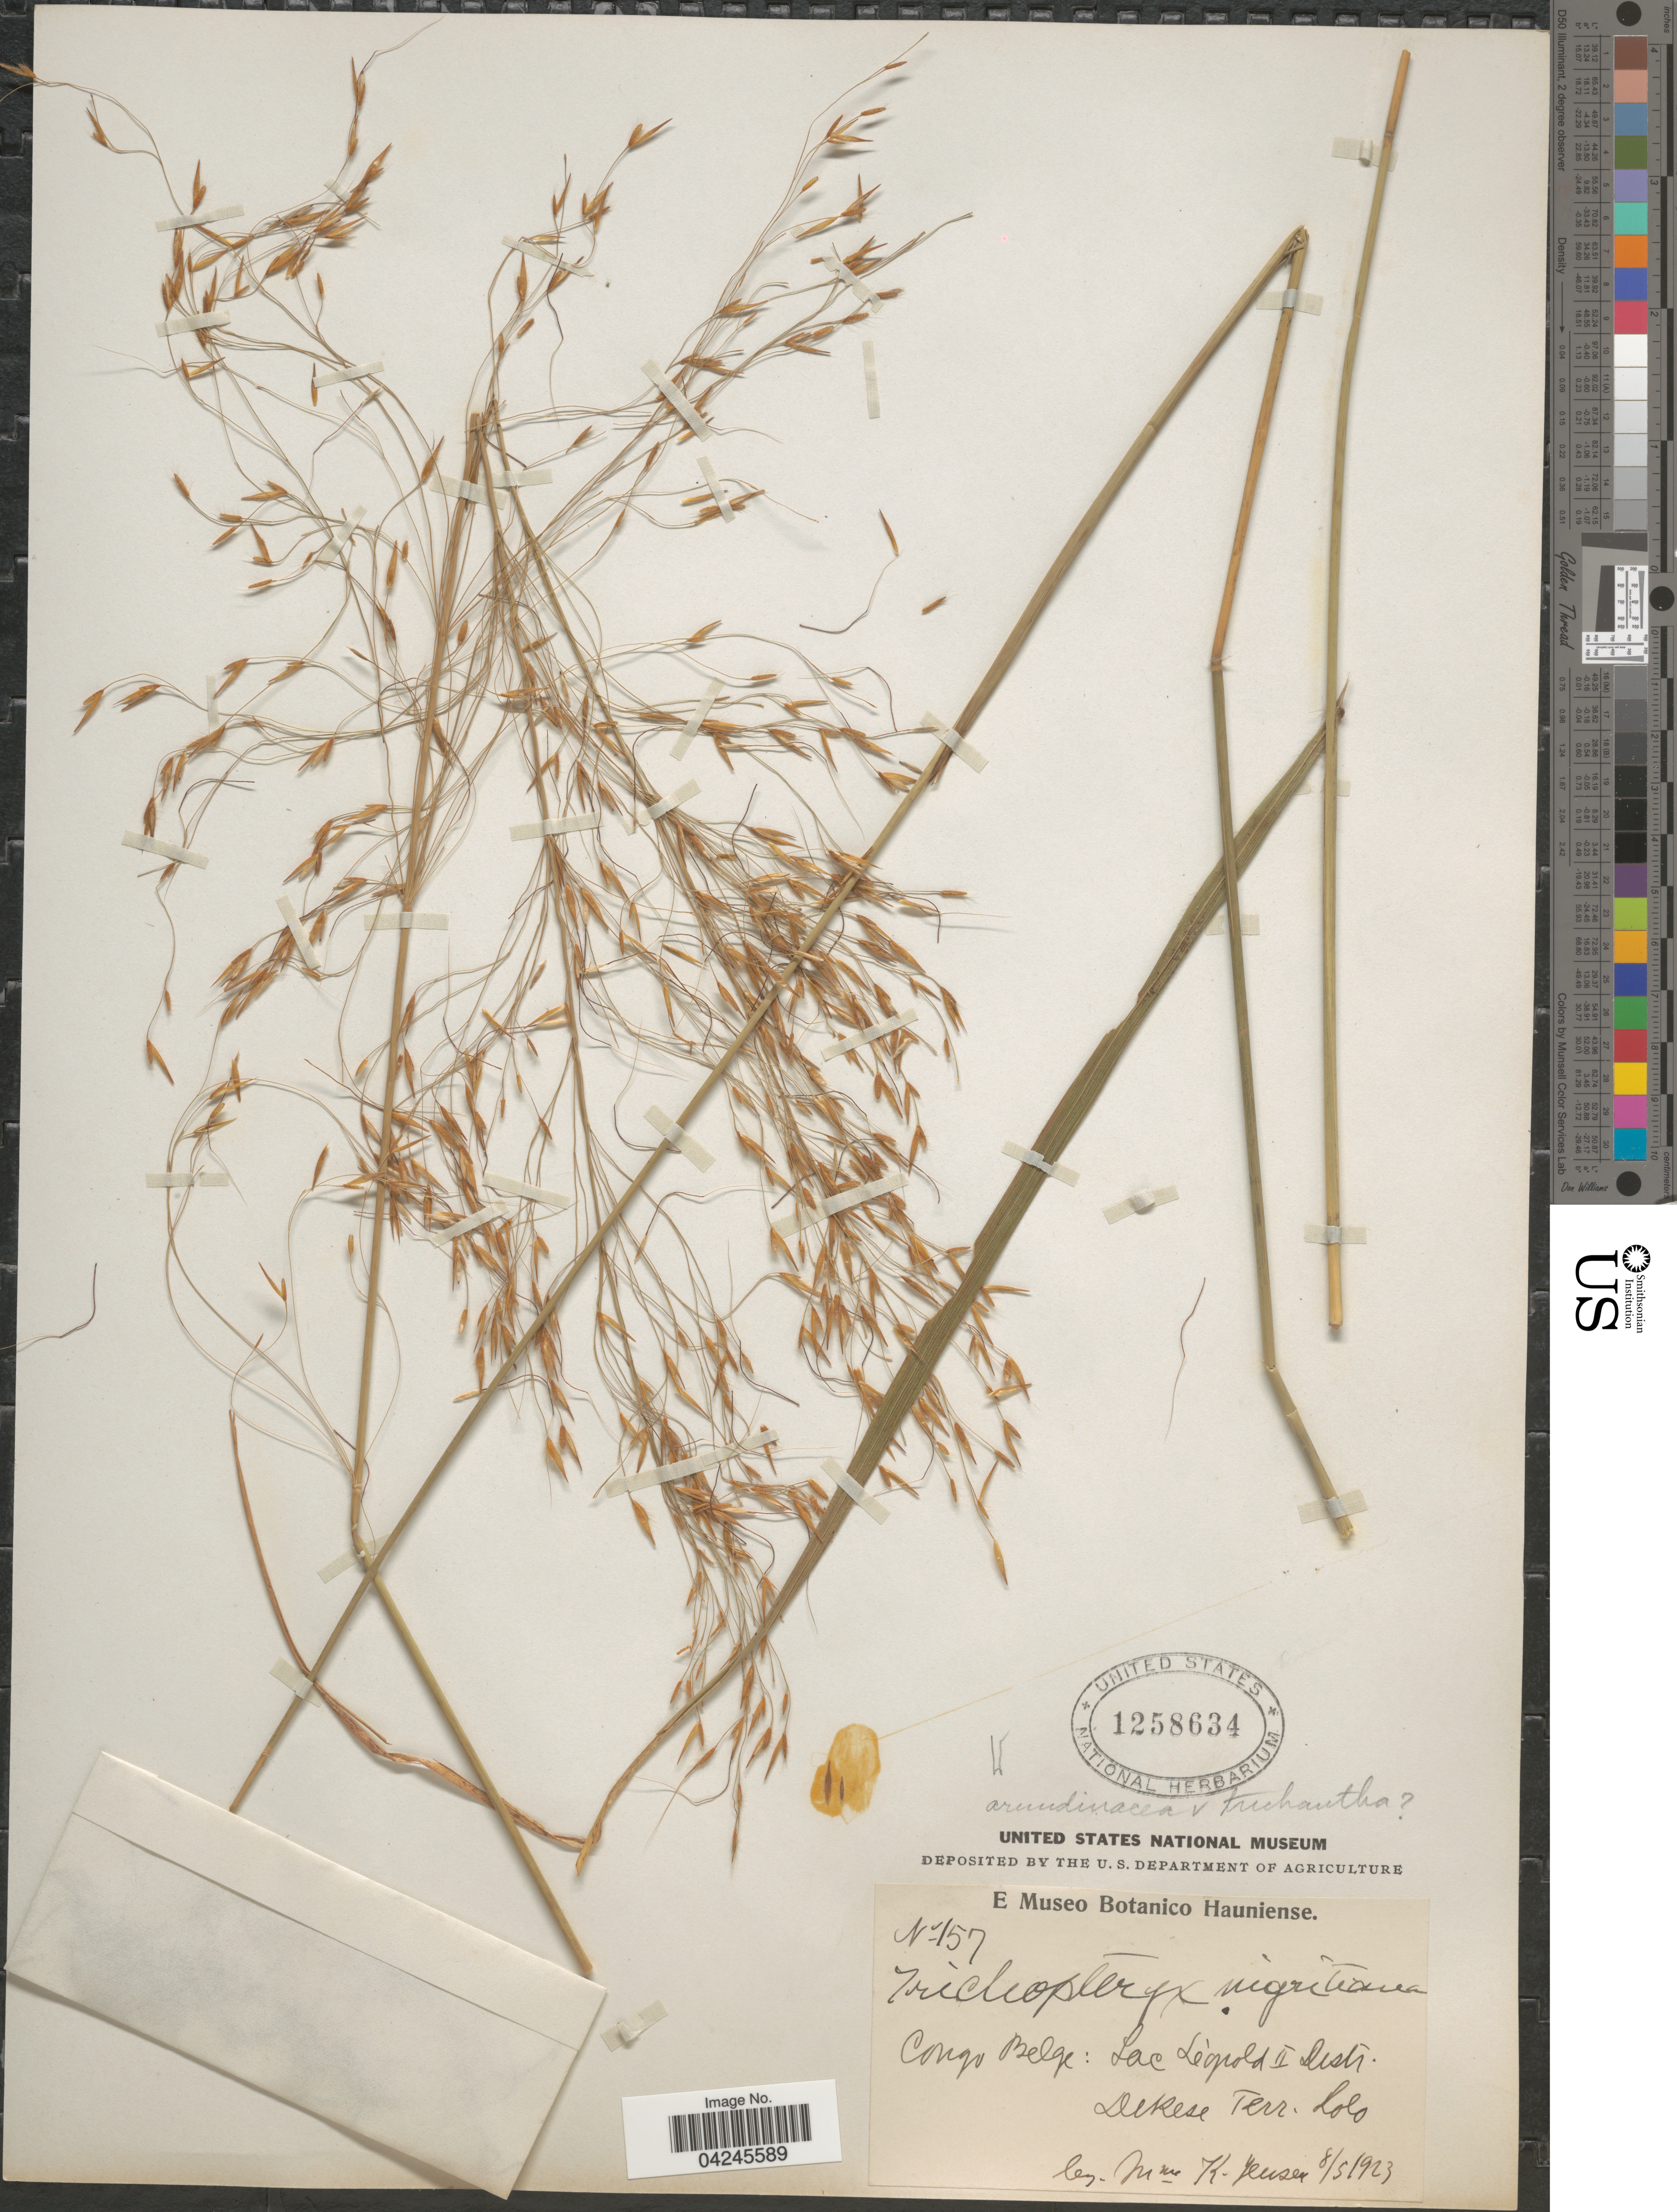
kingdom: Plantae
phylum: Tracheophyta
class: Liliopsida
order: Poales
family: Poaceae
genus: Loudetia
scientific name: Loudetia arundinacea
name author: (Hochst. ex A. Rich.) Steud.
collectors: K. Jensen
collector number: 157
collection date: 1923-05-08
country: Congo, Democratic Republic of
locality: Congo Belge: Lac Lèopold II Distr. Dekese Terr. Lolo.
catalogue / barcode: US 1258634